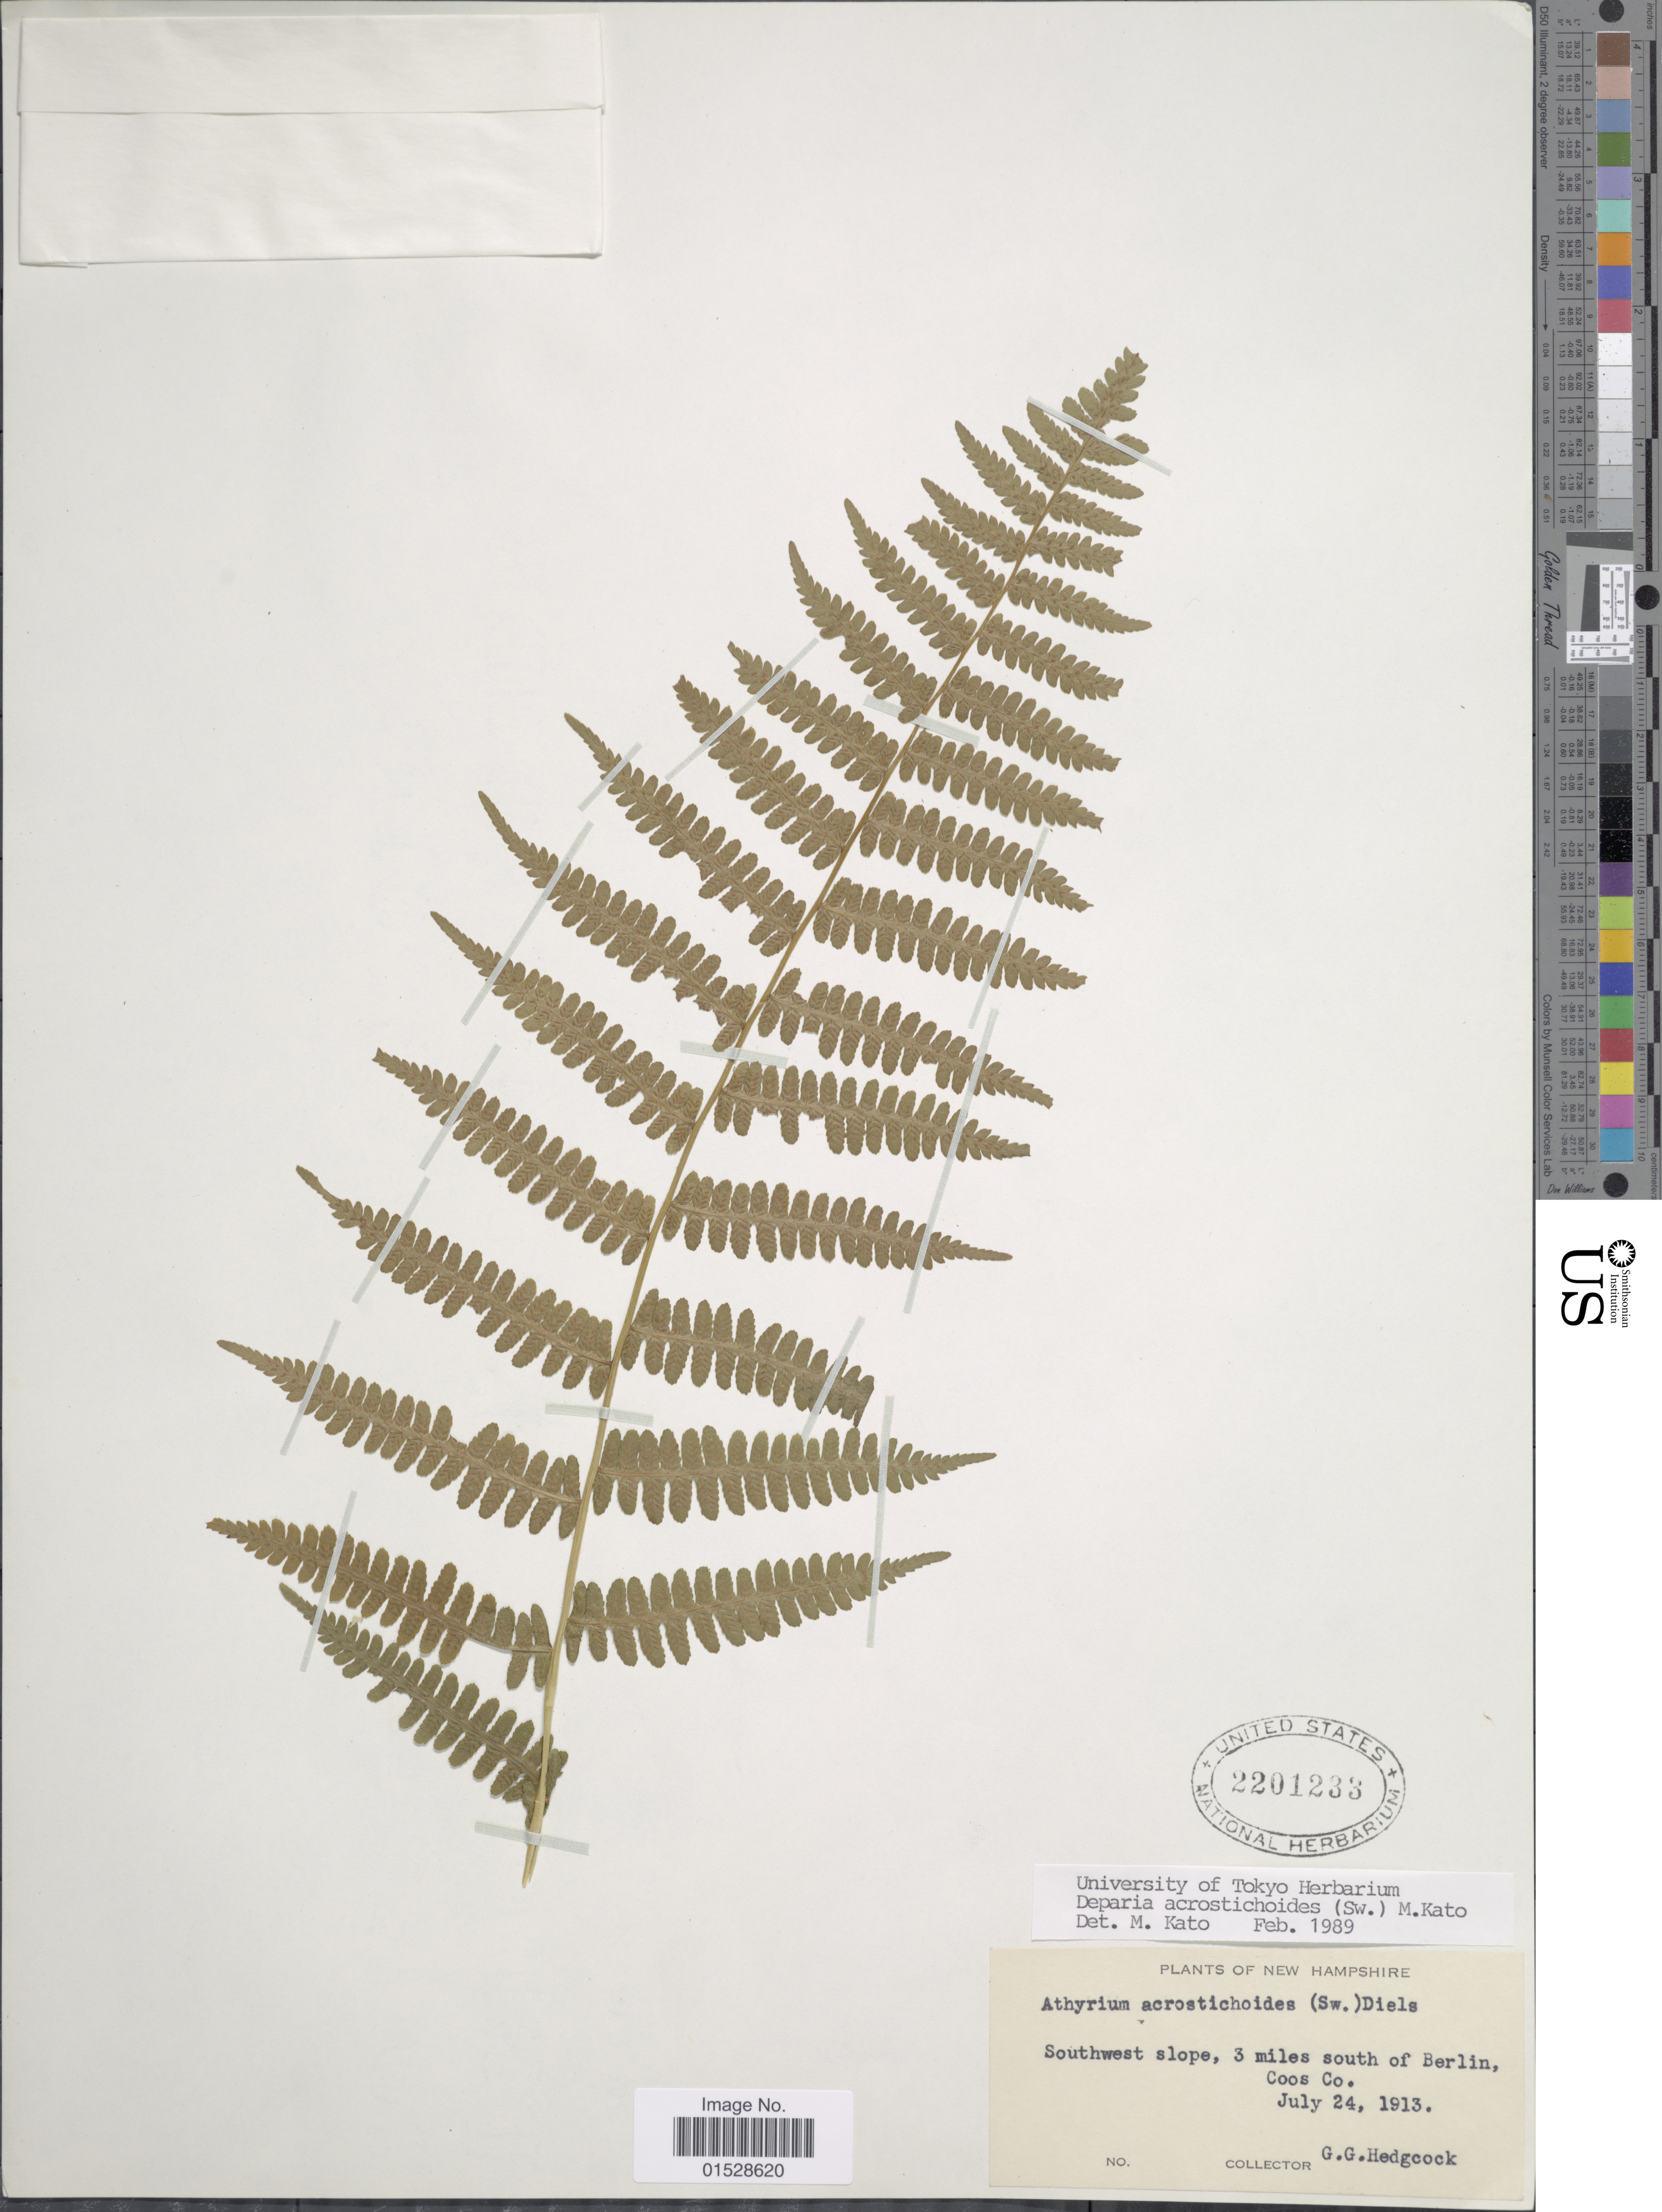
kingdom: Plantae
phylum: Tracheophyta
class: Polypodiopsida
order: Polypodiales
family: Athyriaceae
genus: Deparia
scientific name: Deparia acrostichoides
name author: (Sw.) M. Kato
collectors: G. Hedgcock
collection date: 1913-07-24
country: United States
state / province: New Hampshire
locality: Southwest slopes, 3 miles south of Berlin, Coos Co.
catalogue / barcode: US 2201233